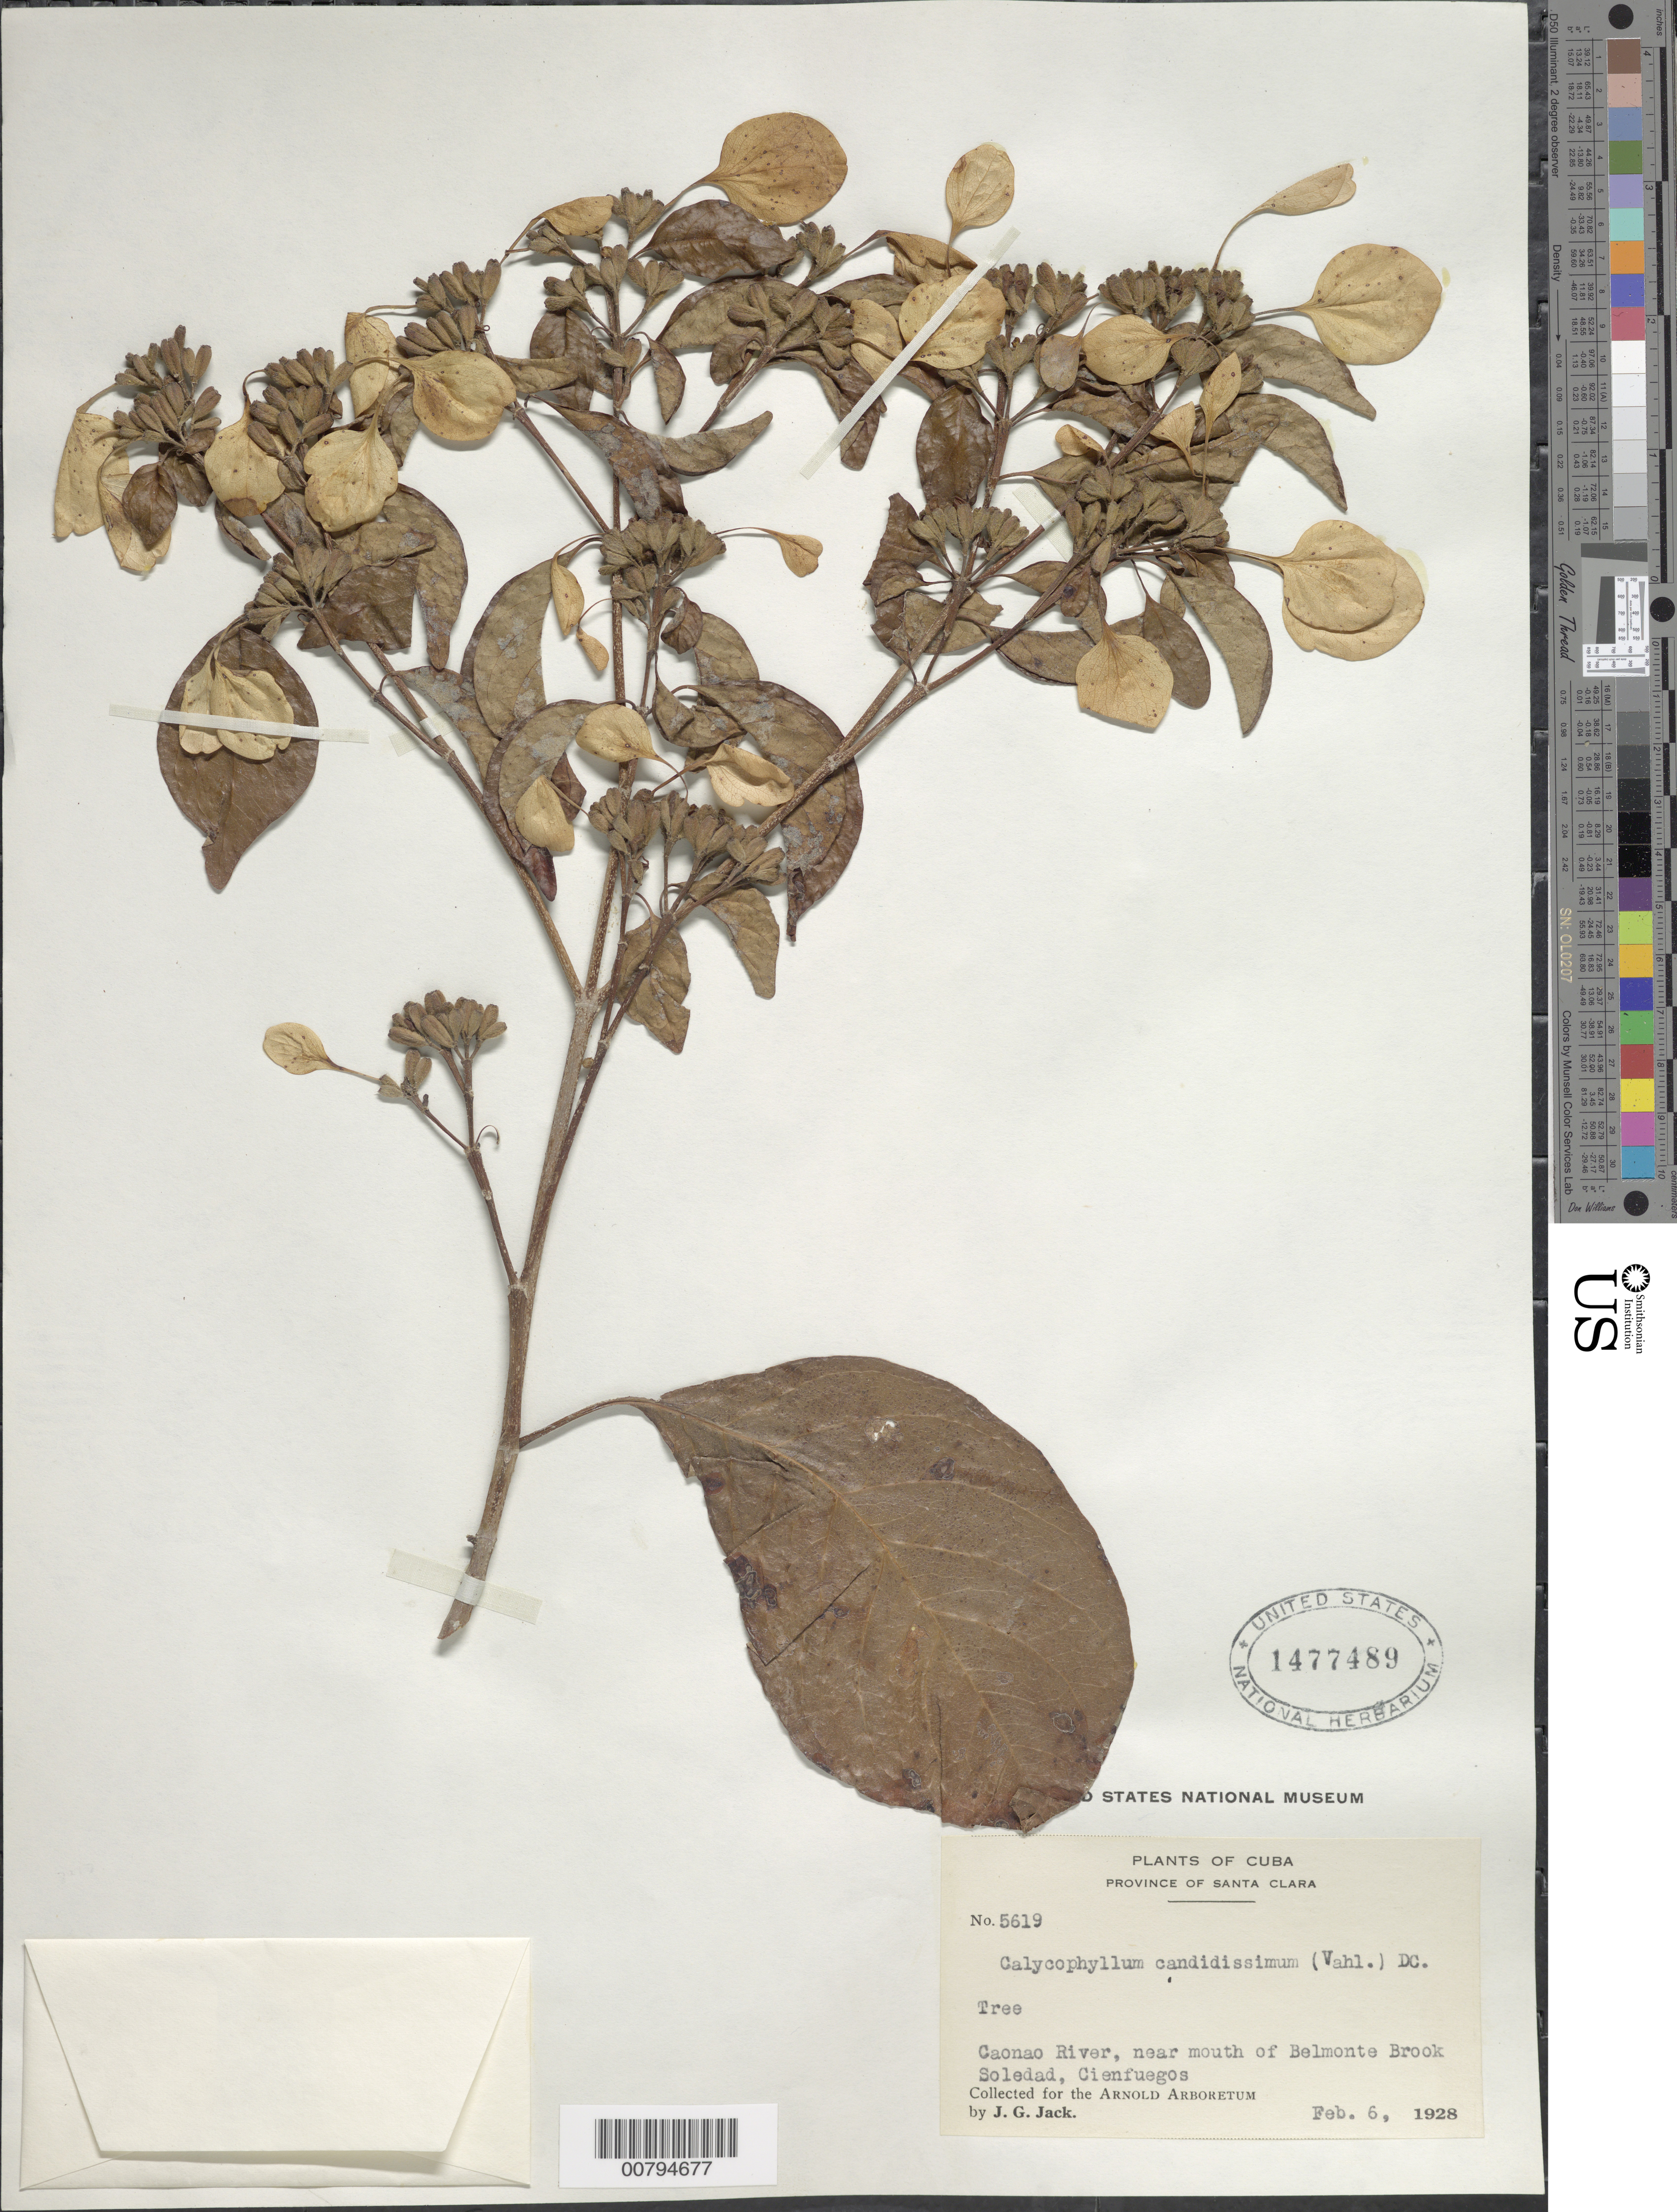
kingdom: Plantae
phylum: Tracheophyta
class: Magnoliopsida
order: Gentianales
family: Rubiaceae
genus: Calycophyllum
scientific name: Calycophyllum candidissimum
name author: (Vahl) DC.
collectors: J. G. Jack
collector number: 5619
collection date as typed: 06 Feb 1928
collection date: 1928-02-06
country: Cuba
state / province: Cienfuegos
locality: Canonao River, near mouth of Belmonte Brook. Soledad.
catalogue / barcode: US 1477489